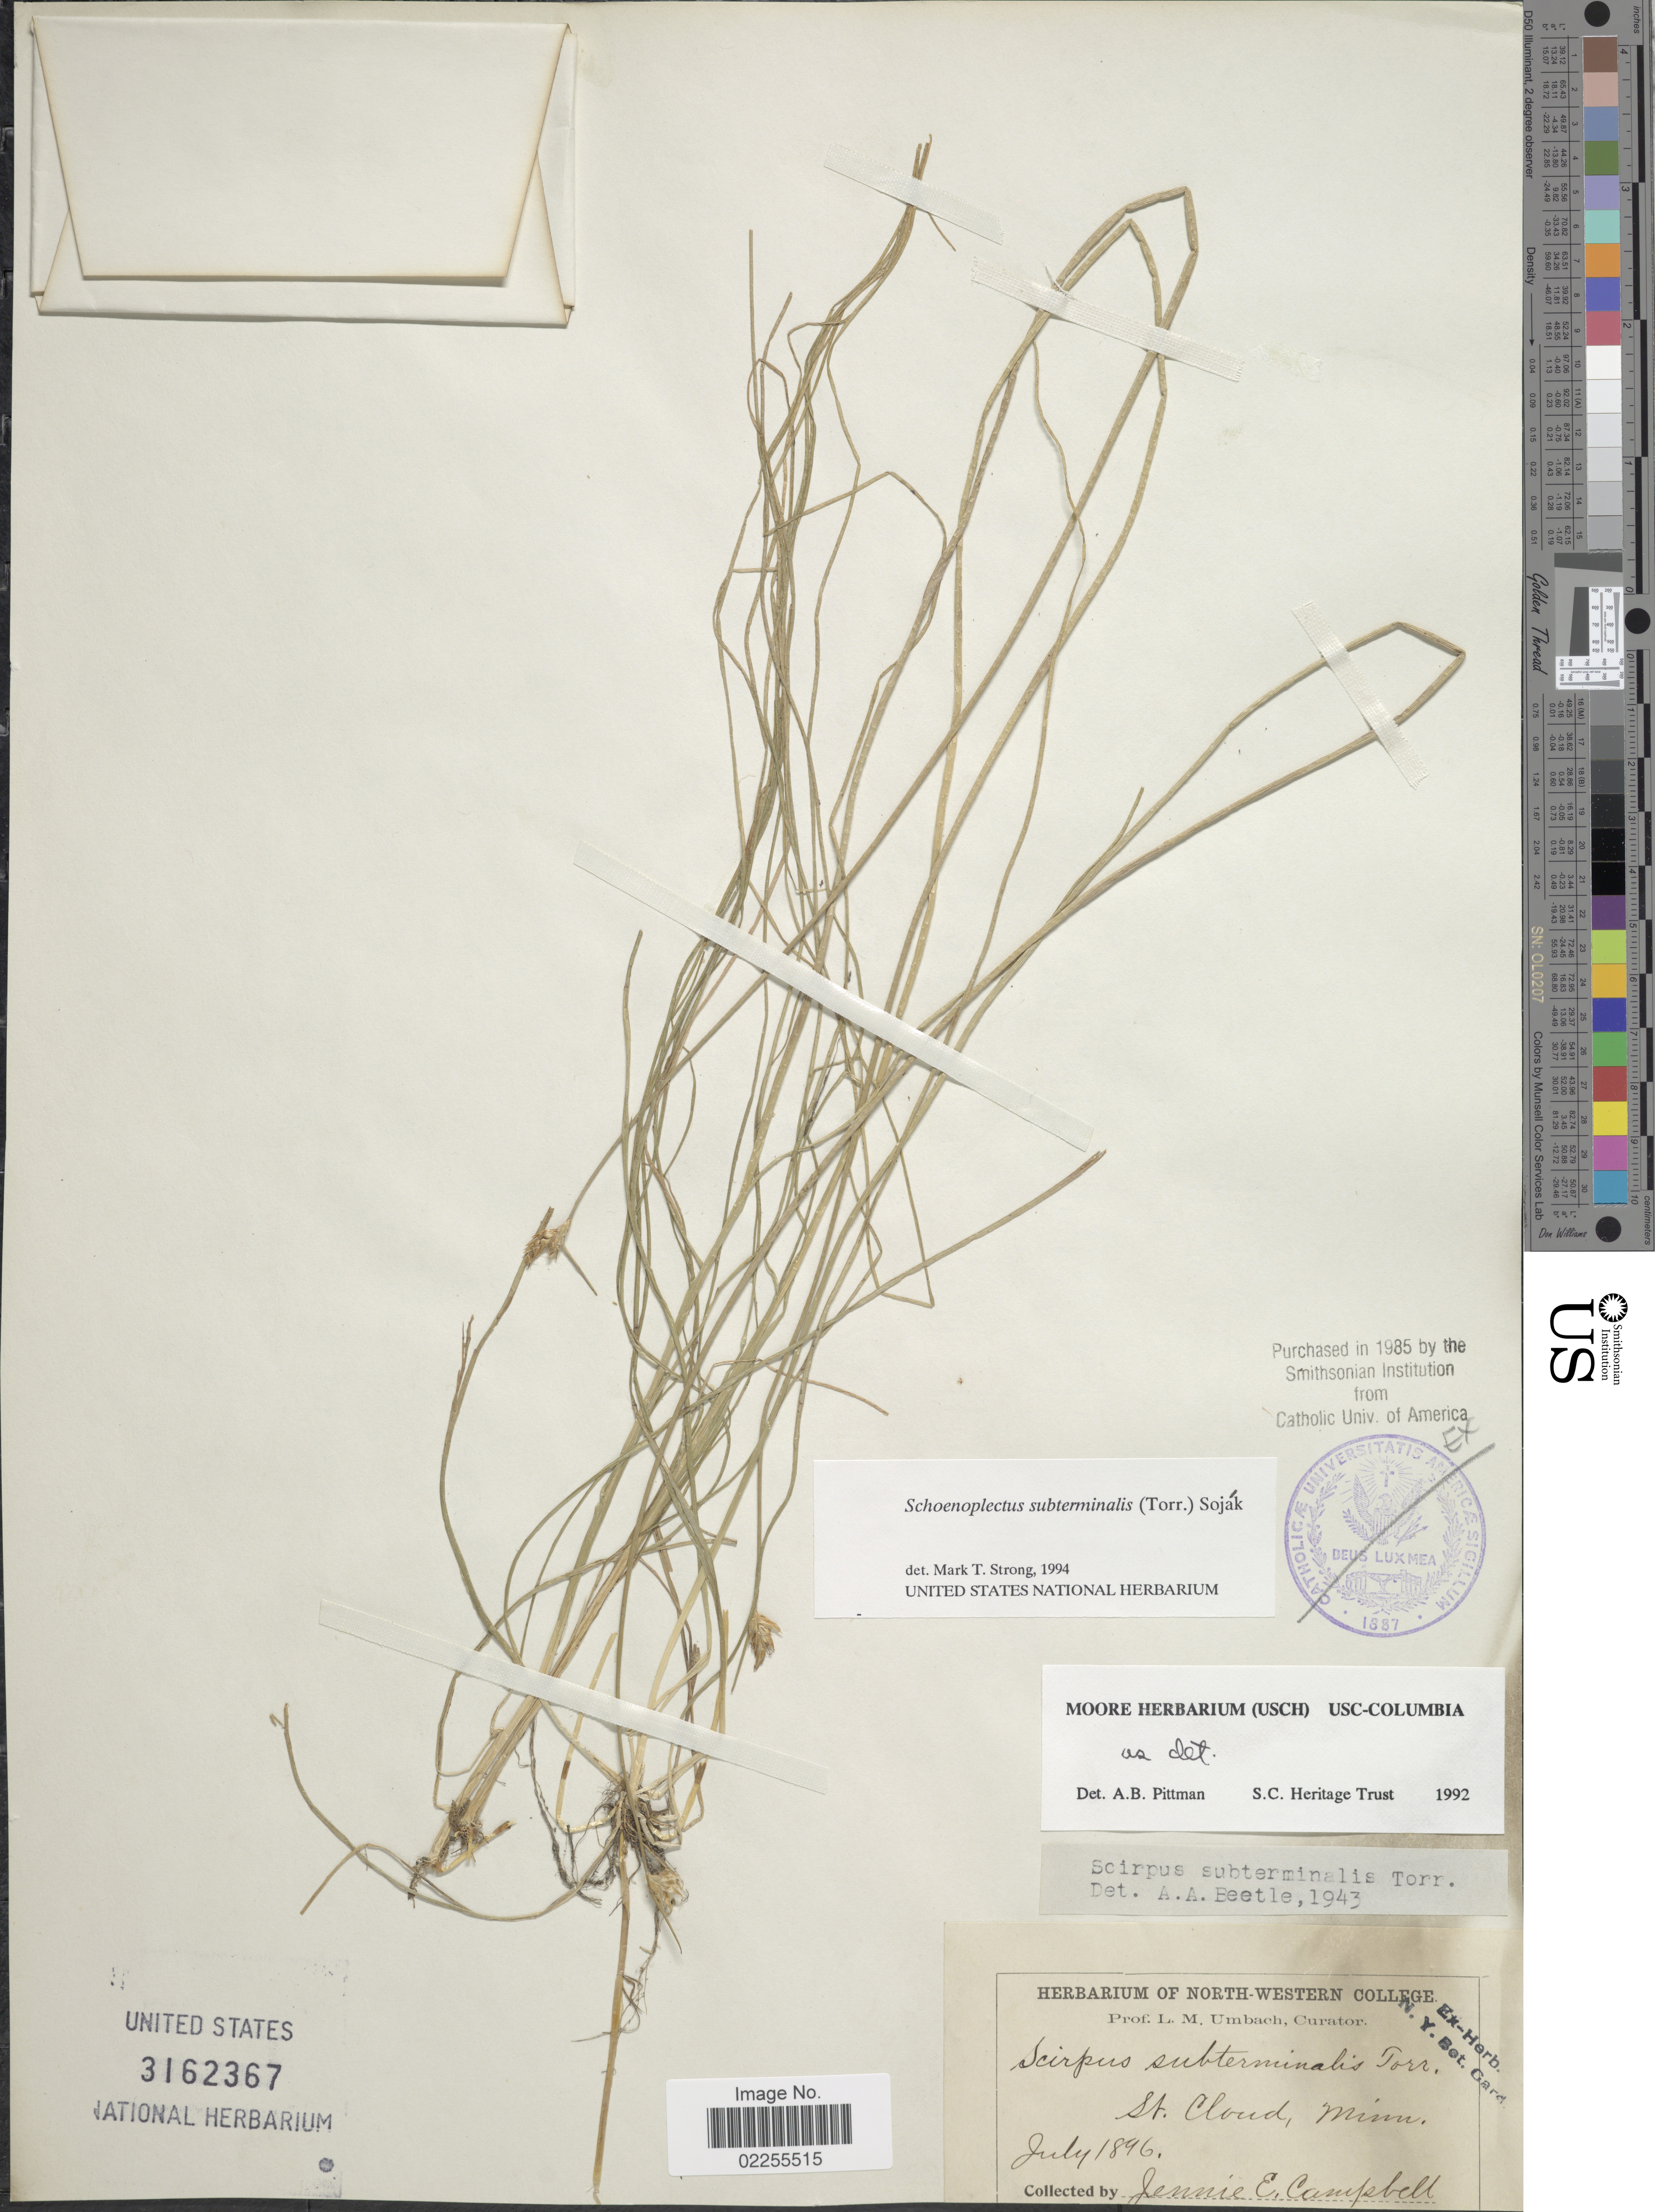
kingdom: Plantae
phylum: Tracheophyta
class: Liliopsida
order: Poales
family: Cyperaceae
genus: Schoenoplectus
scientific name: Schoenoplectus subterminalis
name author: (Torr.) Soják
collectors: J. E. Campbell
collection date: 1896-07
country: United States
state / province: Minnesota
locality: St. Cloud.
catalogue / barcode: US 3162367